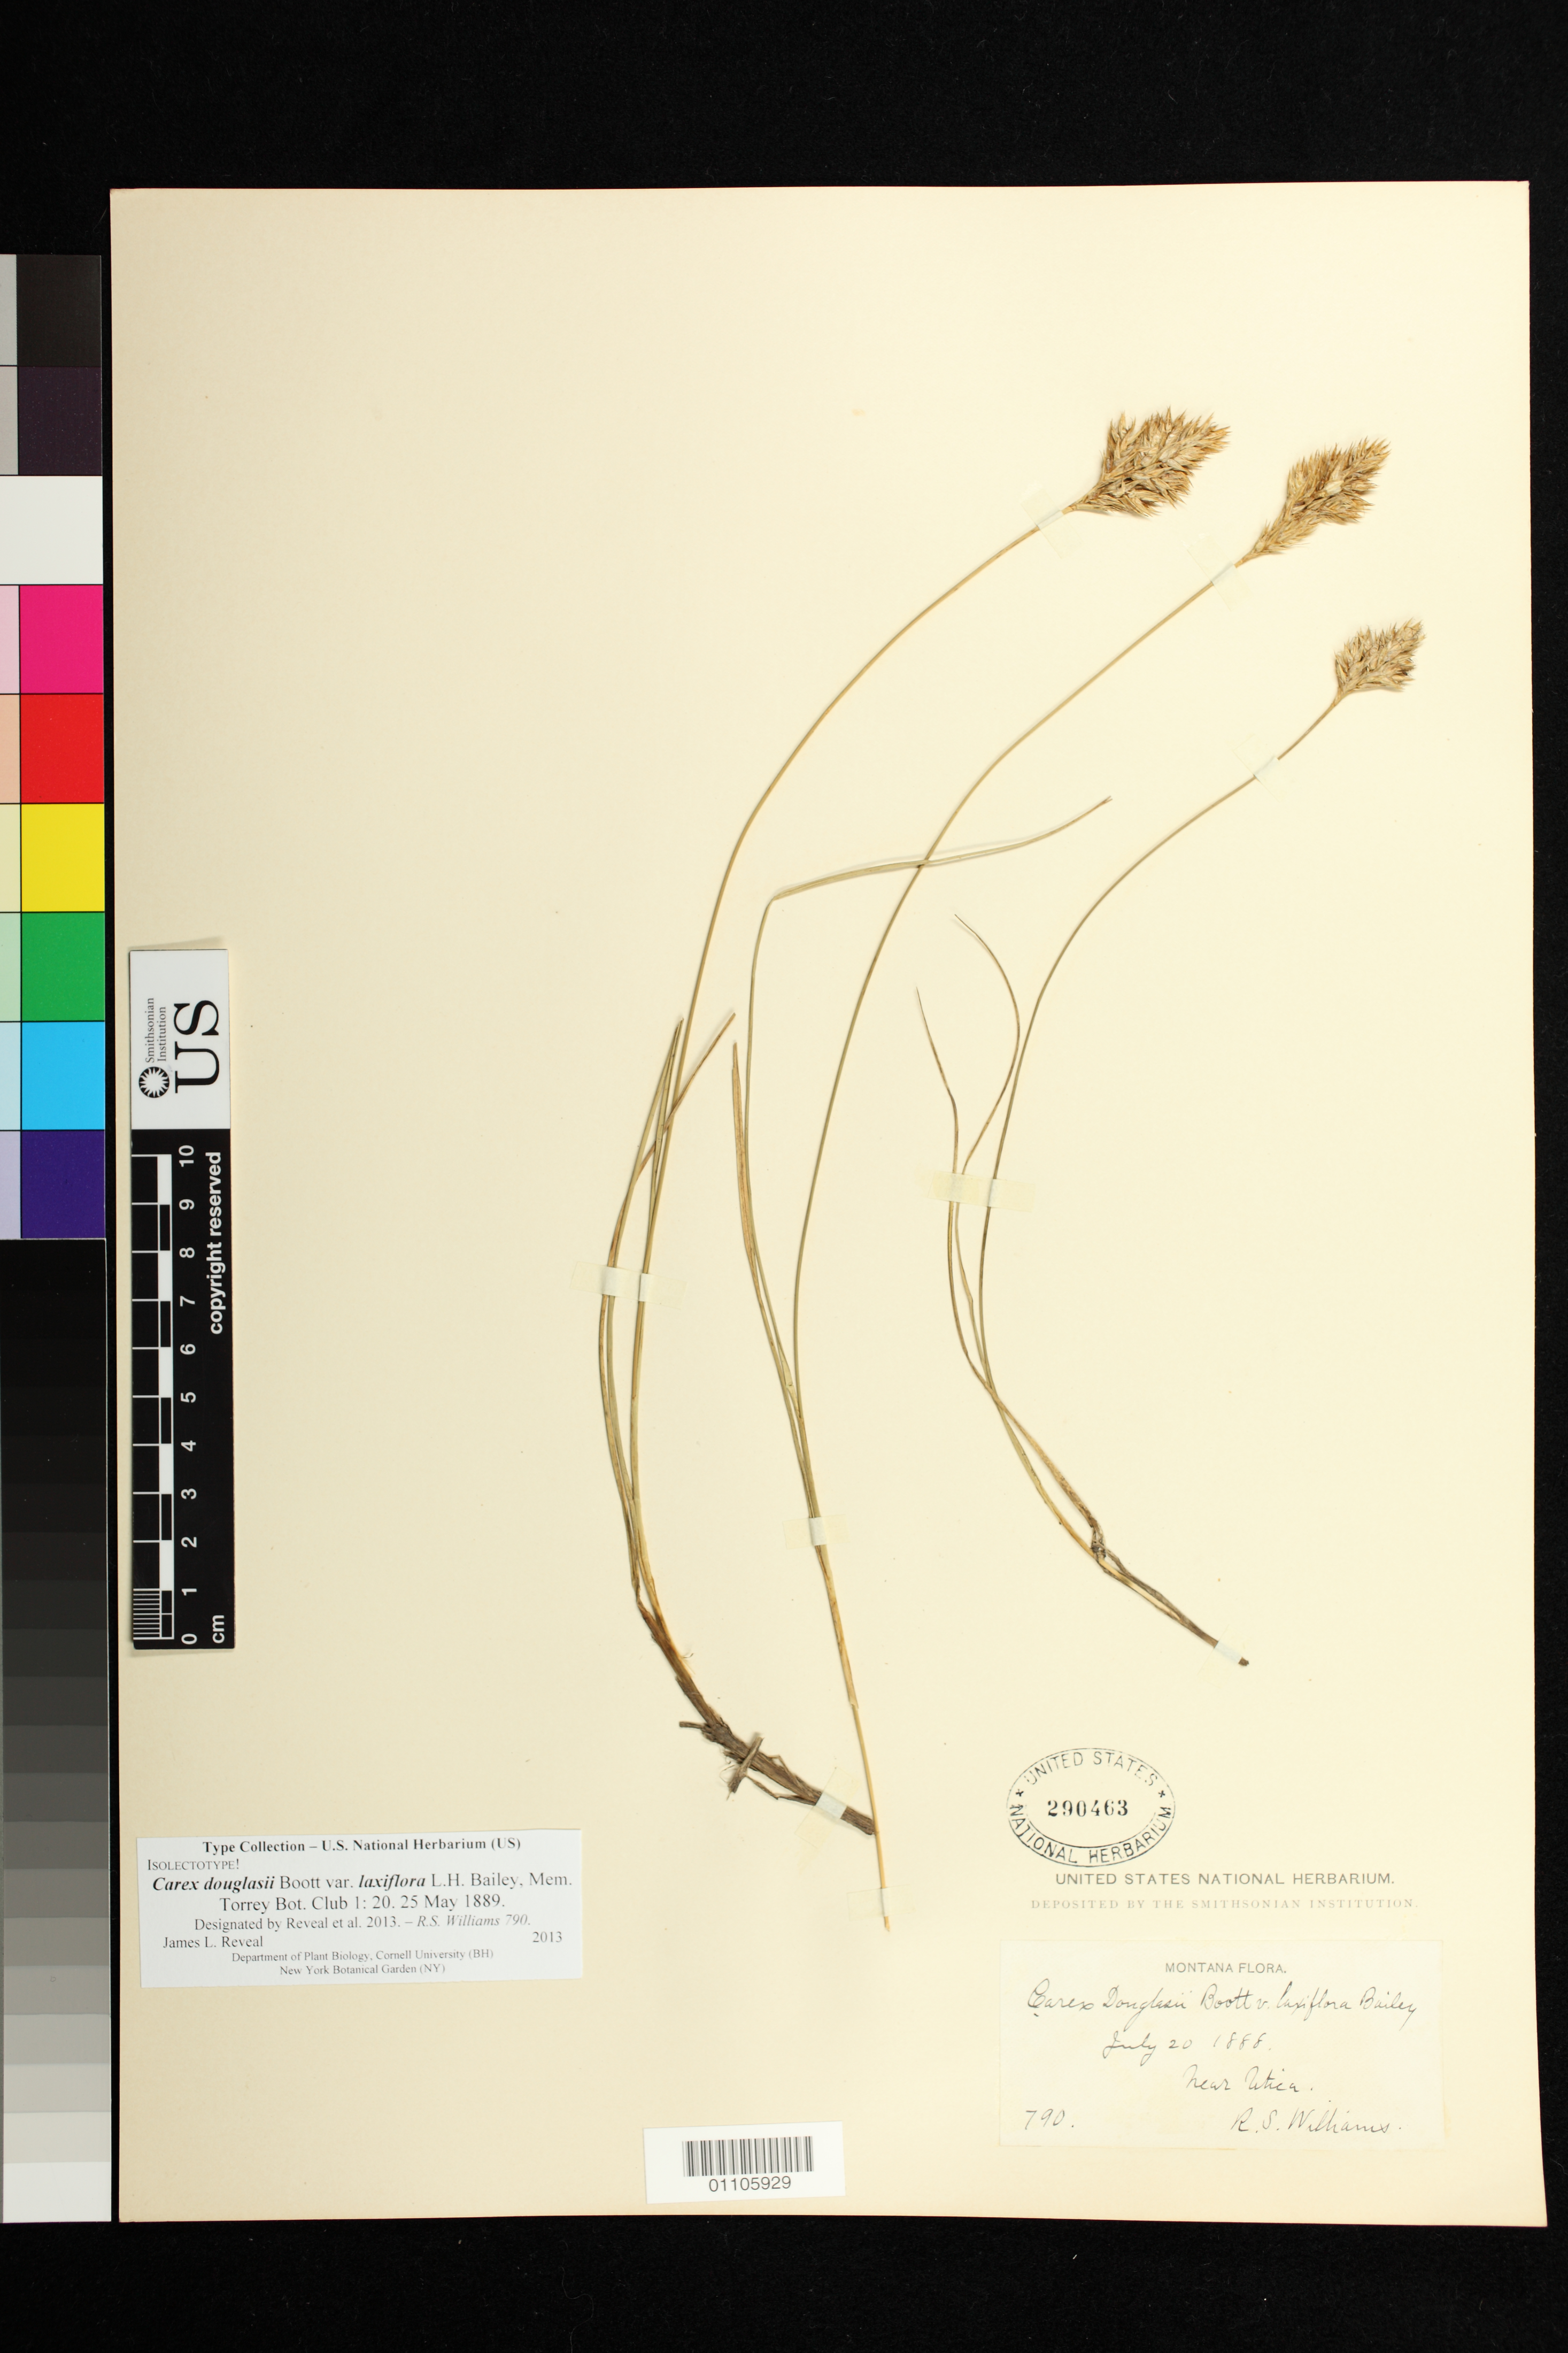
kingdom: Plantae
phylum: Tracheophyta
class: Liliopsida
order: Poales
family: Cyperaceae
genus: Carex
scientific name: Carex douglasii var. laxiflora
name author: L.H. Bailey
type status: Isotype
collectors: R. S. Williams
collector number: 790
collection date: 1888-07-20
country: United States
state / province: Montana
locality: Near Utica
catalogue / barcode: US 290463